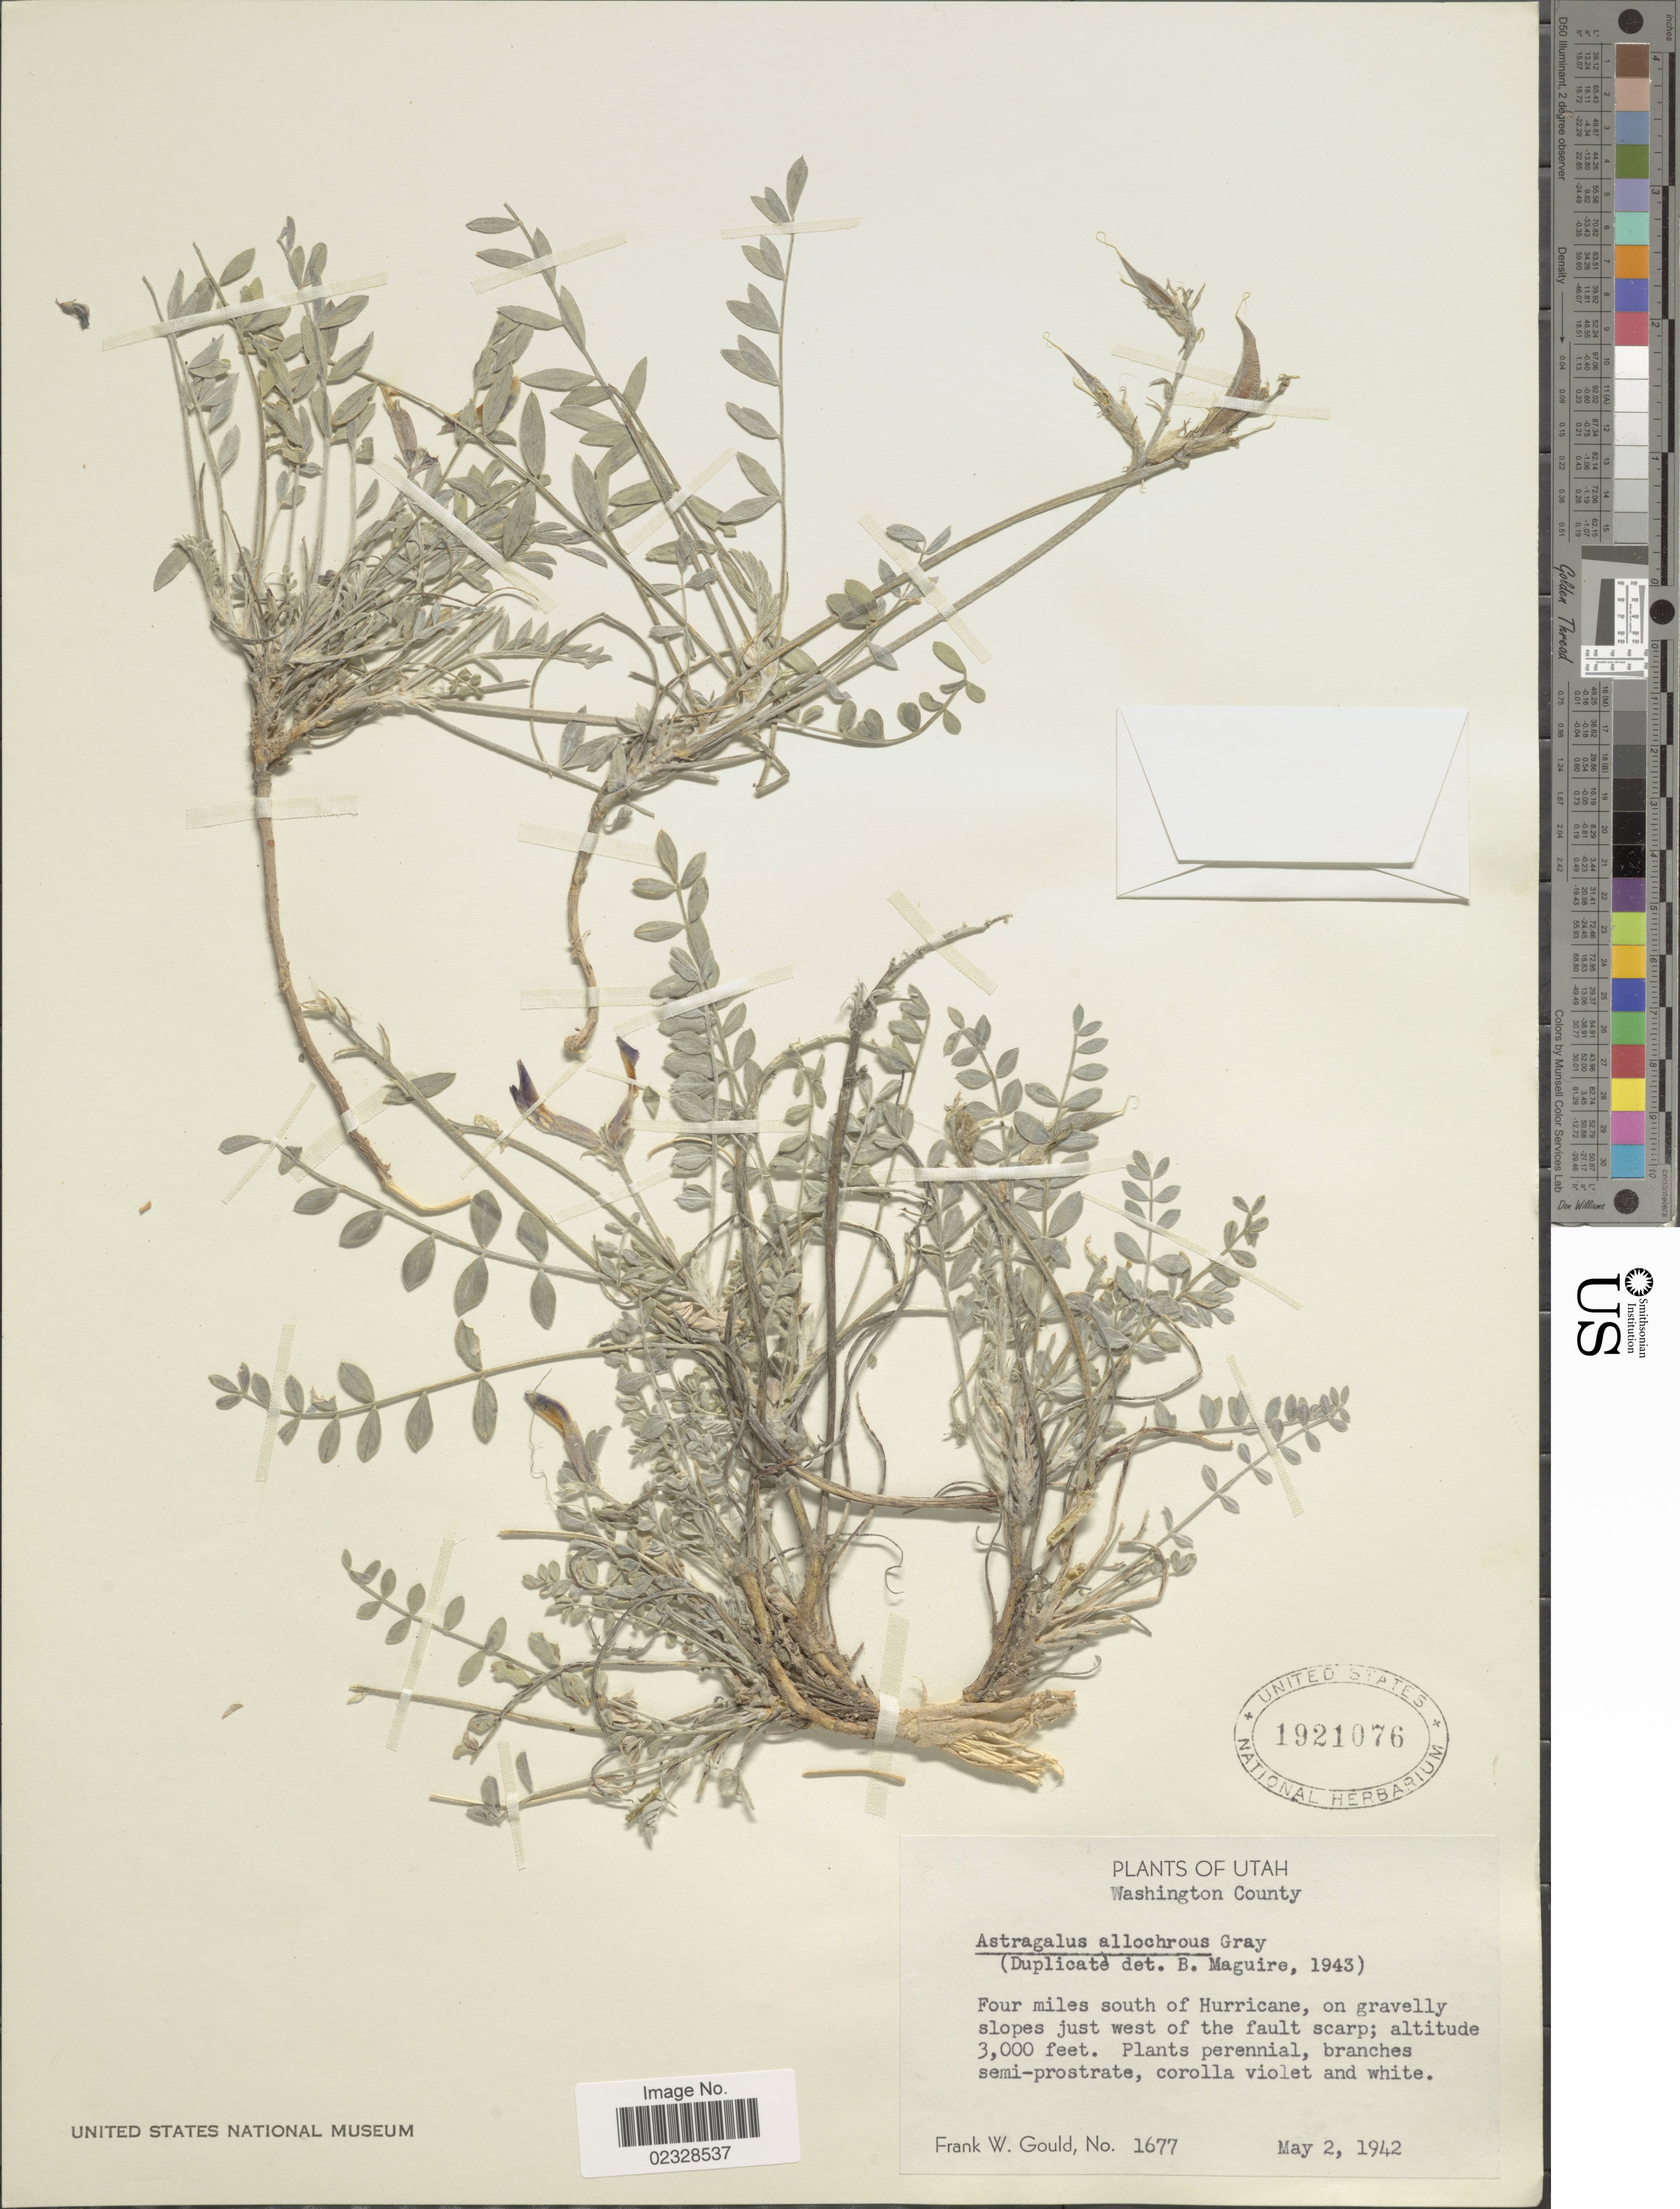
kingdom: Plantae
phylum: Tracheophyta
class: Magnoliopsida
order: Fabales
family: Fabaceae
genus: Astragalus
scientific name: Astragalus allochrous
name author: A. Gray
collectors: F. W. Gould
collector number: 1677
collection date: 1942-05-02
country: United States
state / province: Utah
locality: Washington County. Four miles south of Hurricane, on gravelly slopes just west of the fault scarp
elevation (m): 914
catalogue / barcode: US 1921076